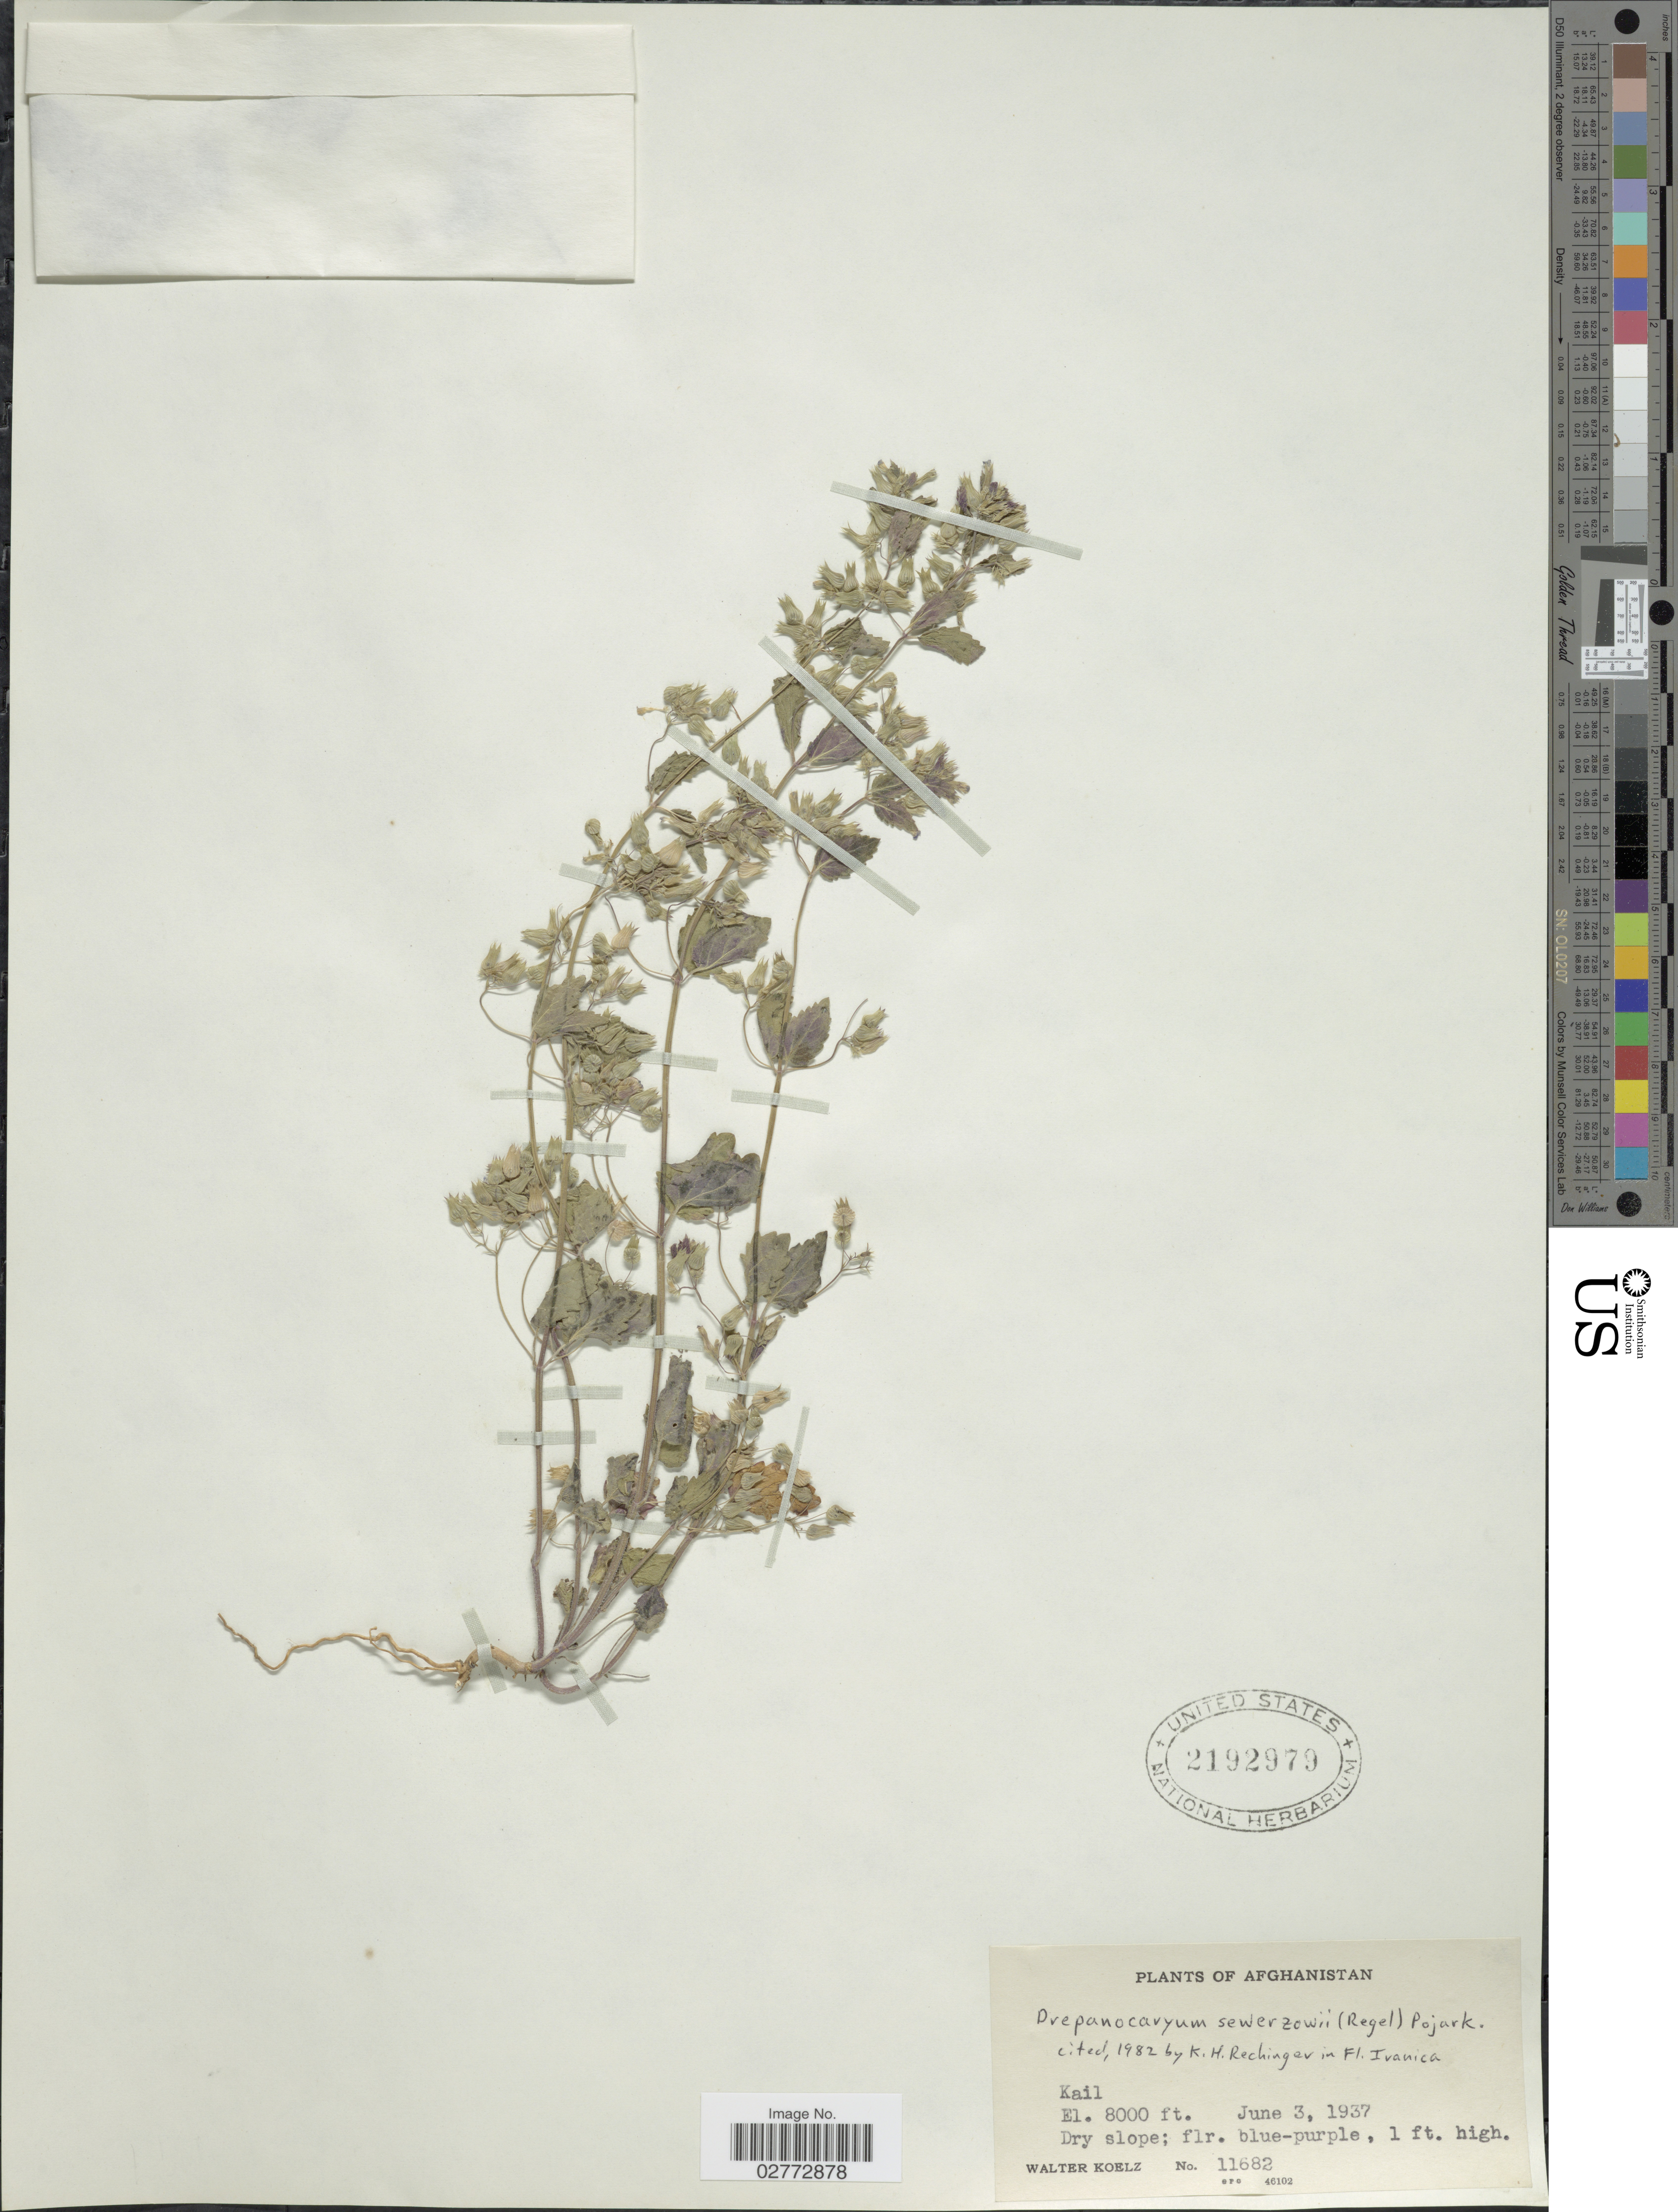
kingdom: Plantae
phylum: Tracheophyta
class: Magnoliopsida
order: Lamiales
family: Lamiaceae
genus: Drepanocaryum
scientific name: Drepanocaryum sewerzowii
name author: (Regel) Pojark.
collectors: W. N. Koelz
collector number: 11682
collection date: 1937-06-03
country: Afghanistan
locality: Kail.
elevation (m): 2438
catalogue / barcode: US 2192979